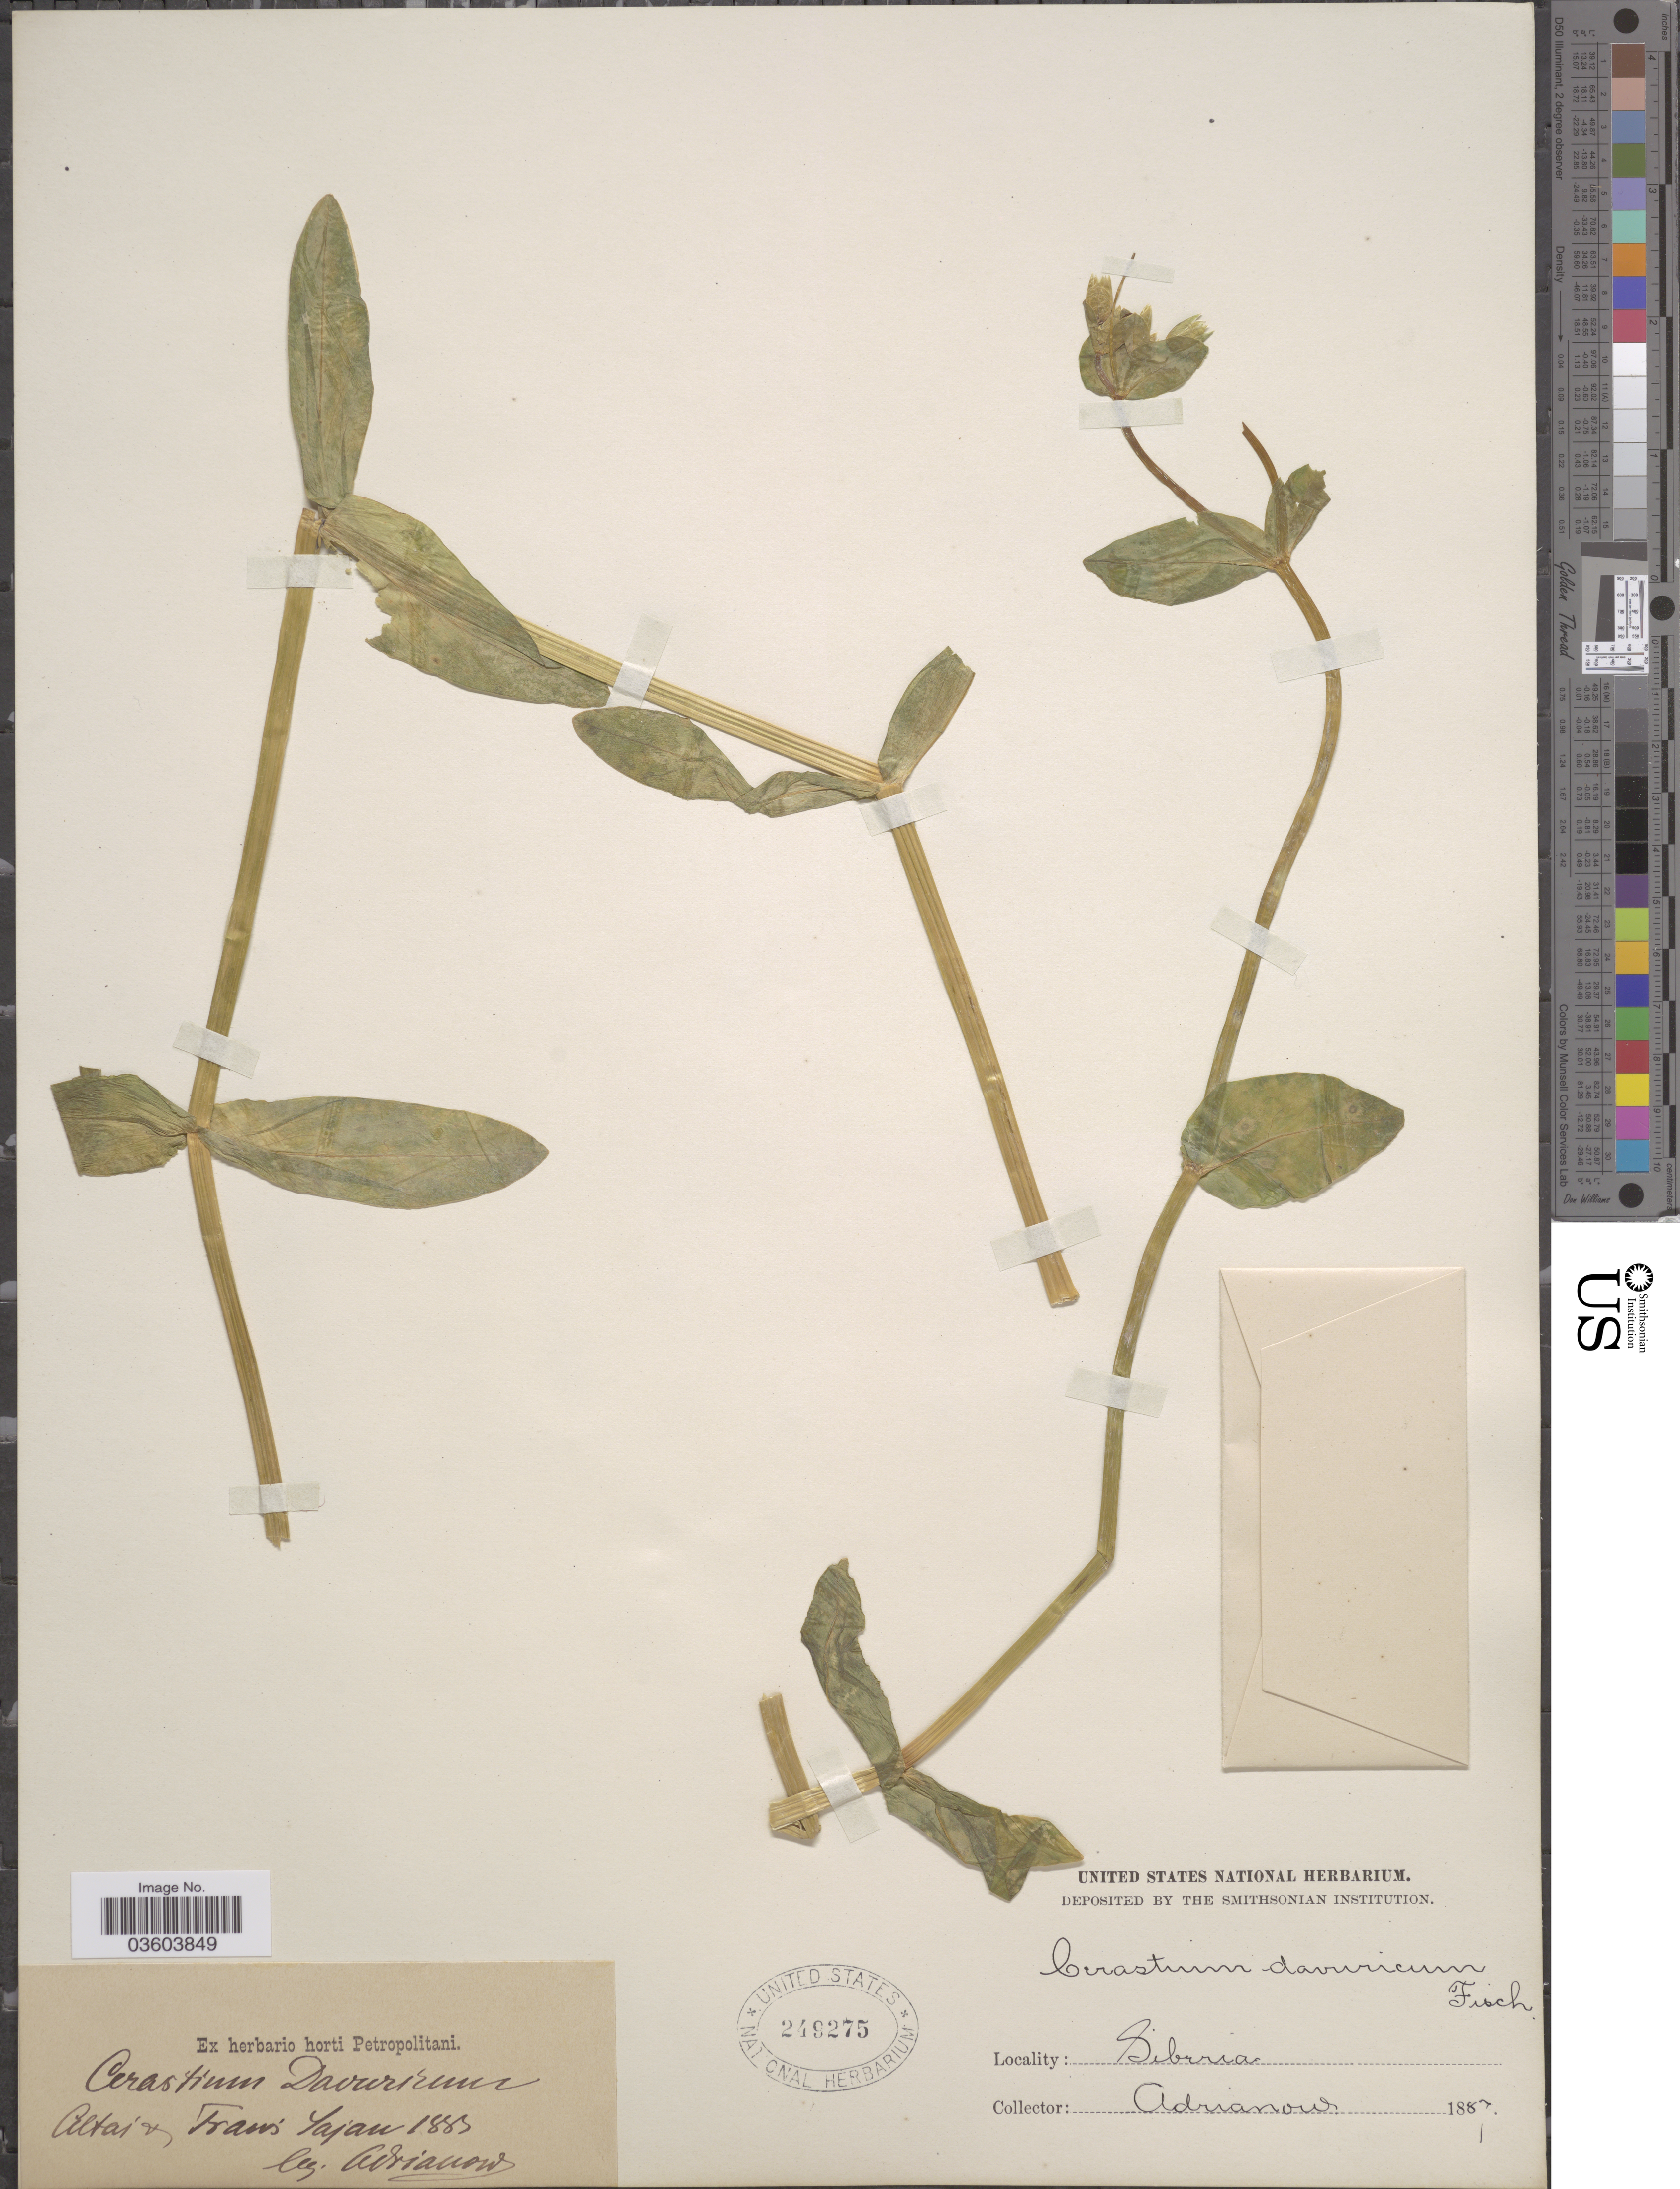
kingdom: Plantae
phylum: Tracheophyta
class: Magnoliopsida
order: Caryophyllales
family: Caryophyllaceae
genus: Cerastium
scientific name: Cerastium davuricum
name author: Fisch. ex Spreng.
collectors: -- Adrianow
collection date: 1883/1887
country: Russian Federation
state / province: Altai Republic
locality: Altai and Trans Sajan. Siberia.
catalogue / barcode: US 249275